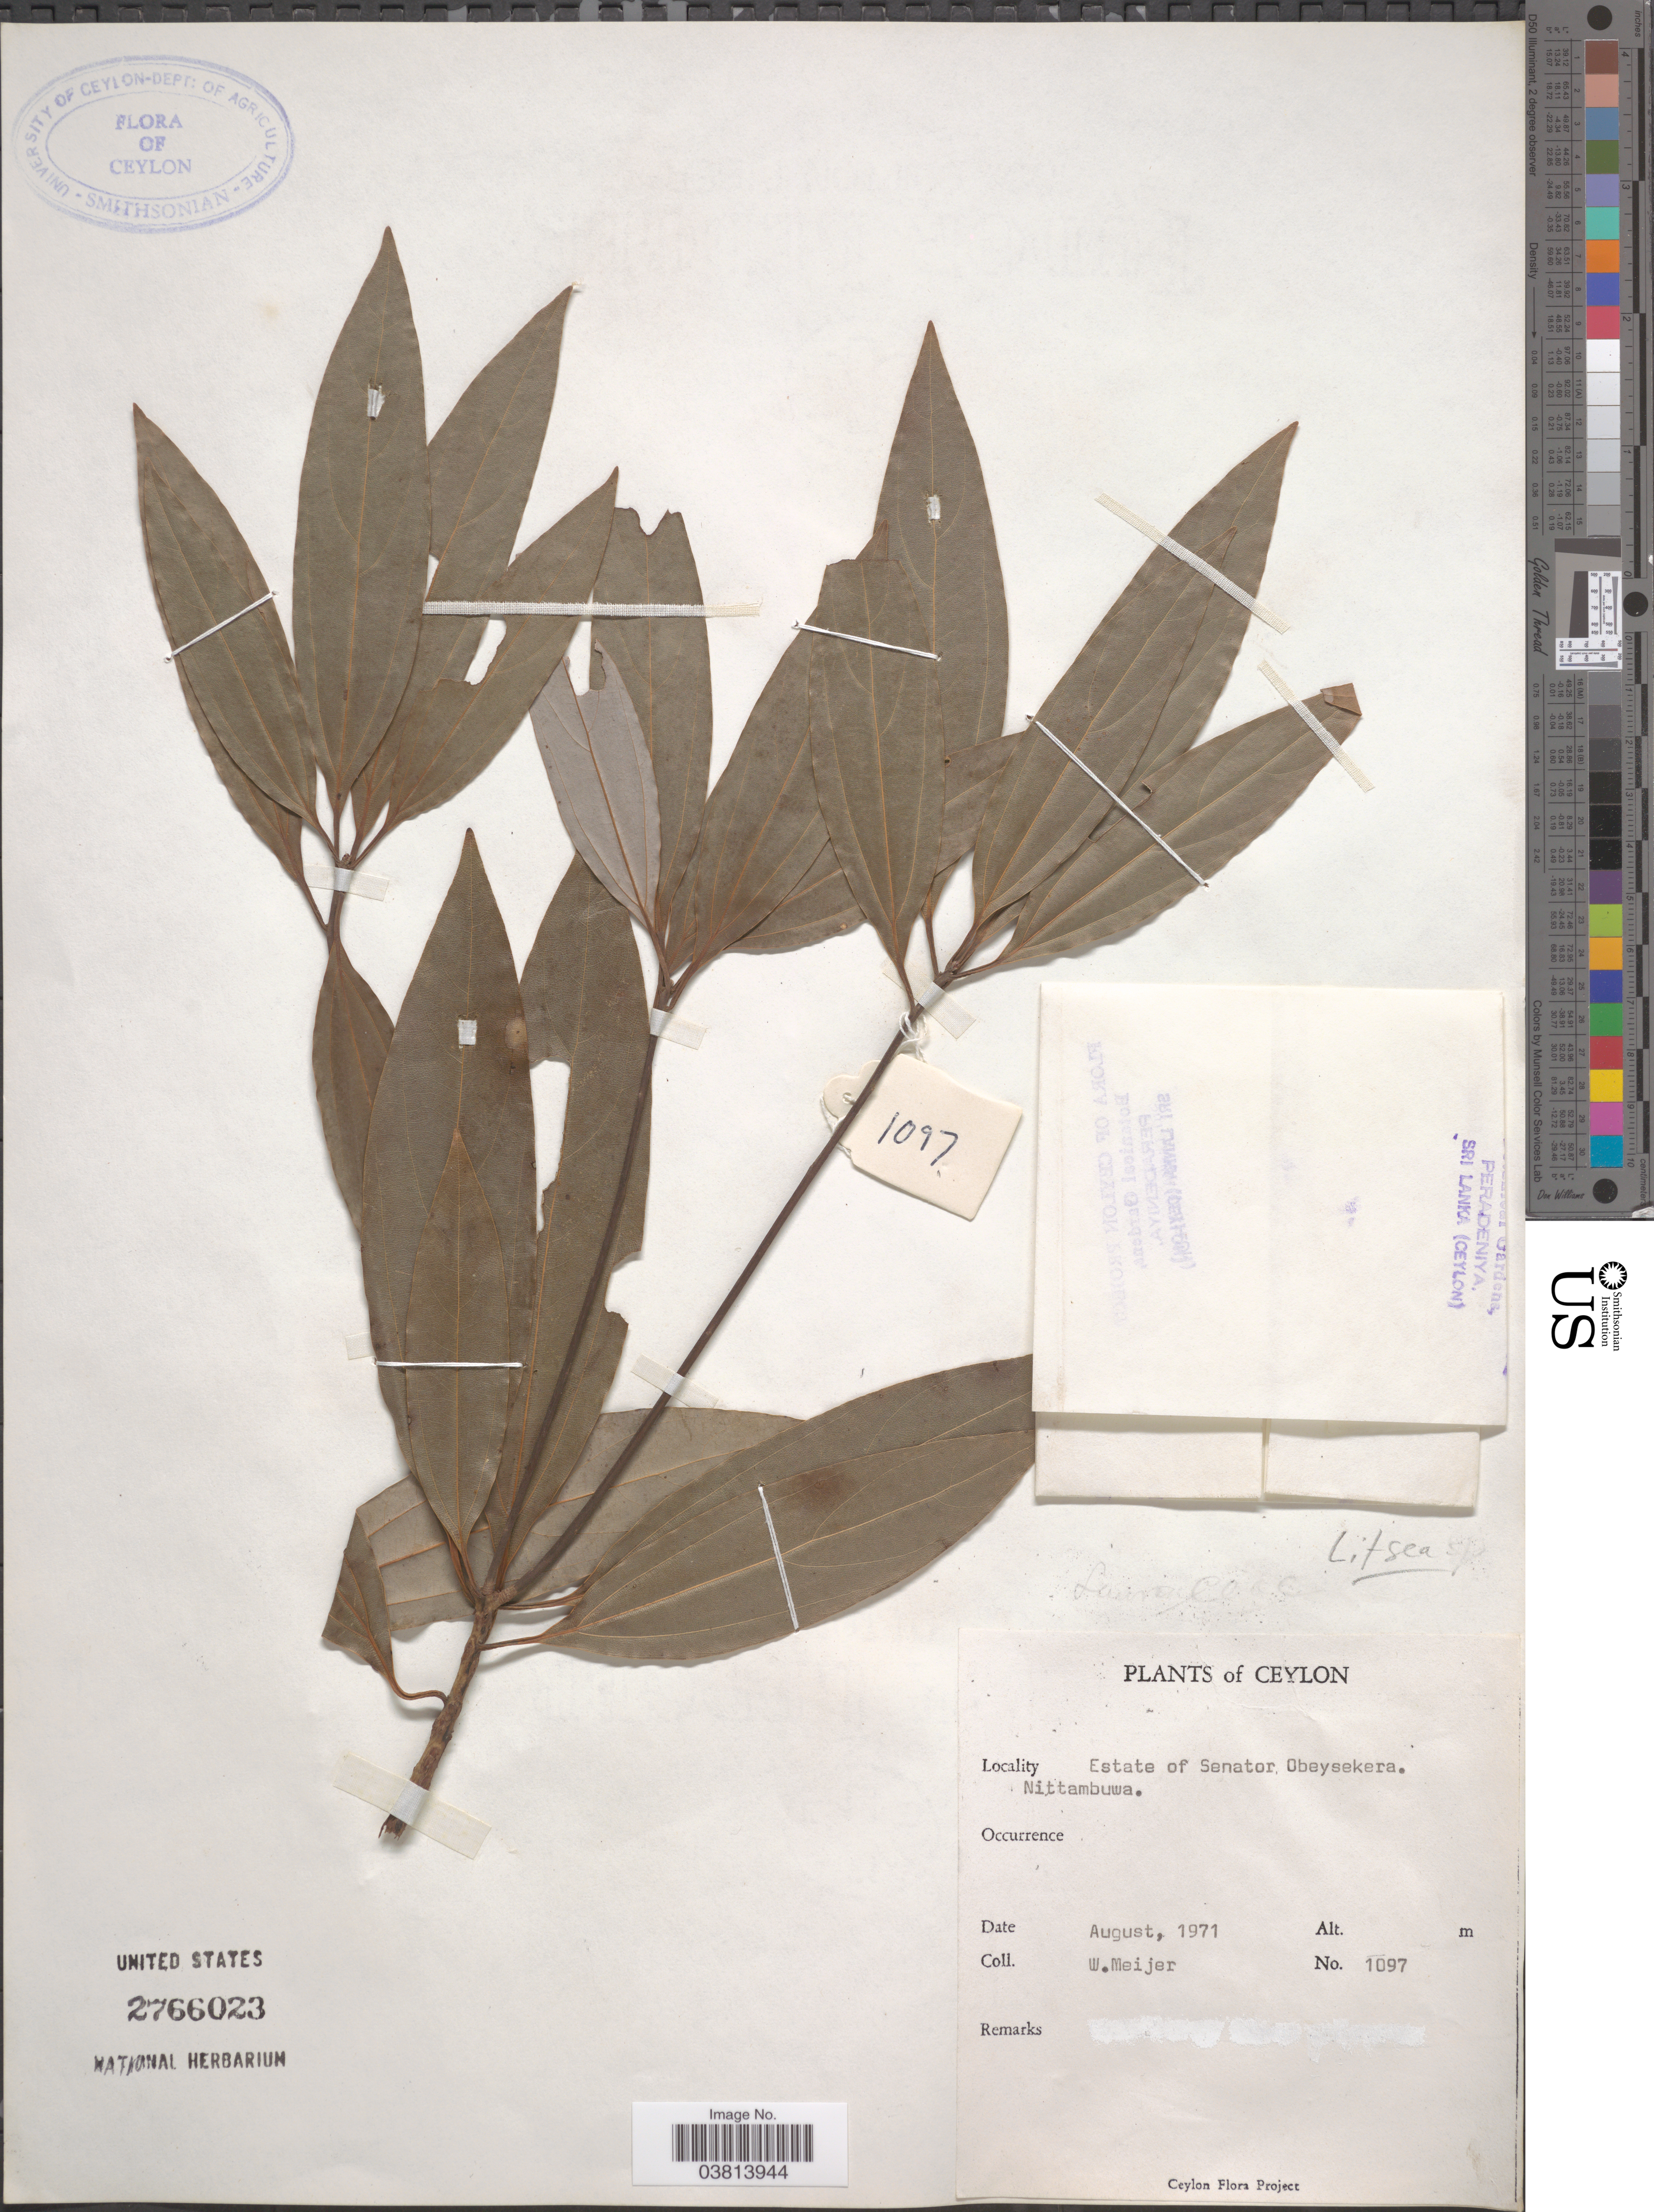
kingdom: Plantae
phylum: Tracheophyta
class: Magnoliopsida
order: Laurales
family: Lauraceae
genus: Litsea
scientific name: Litsea sp.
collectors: W. Meijer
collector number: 1097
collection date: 1971-08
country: Sri Lanka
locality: Ceylon. Estate of Senator Obeysekera. Nittambuwa.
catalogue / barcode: US 2766023